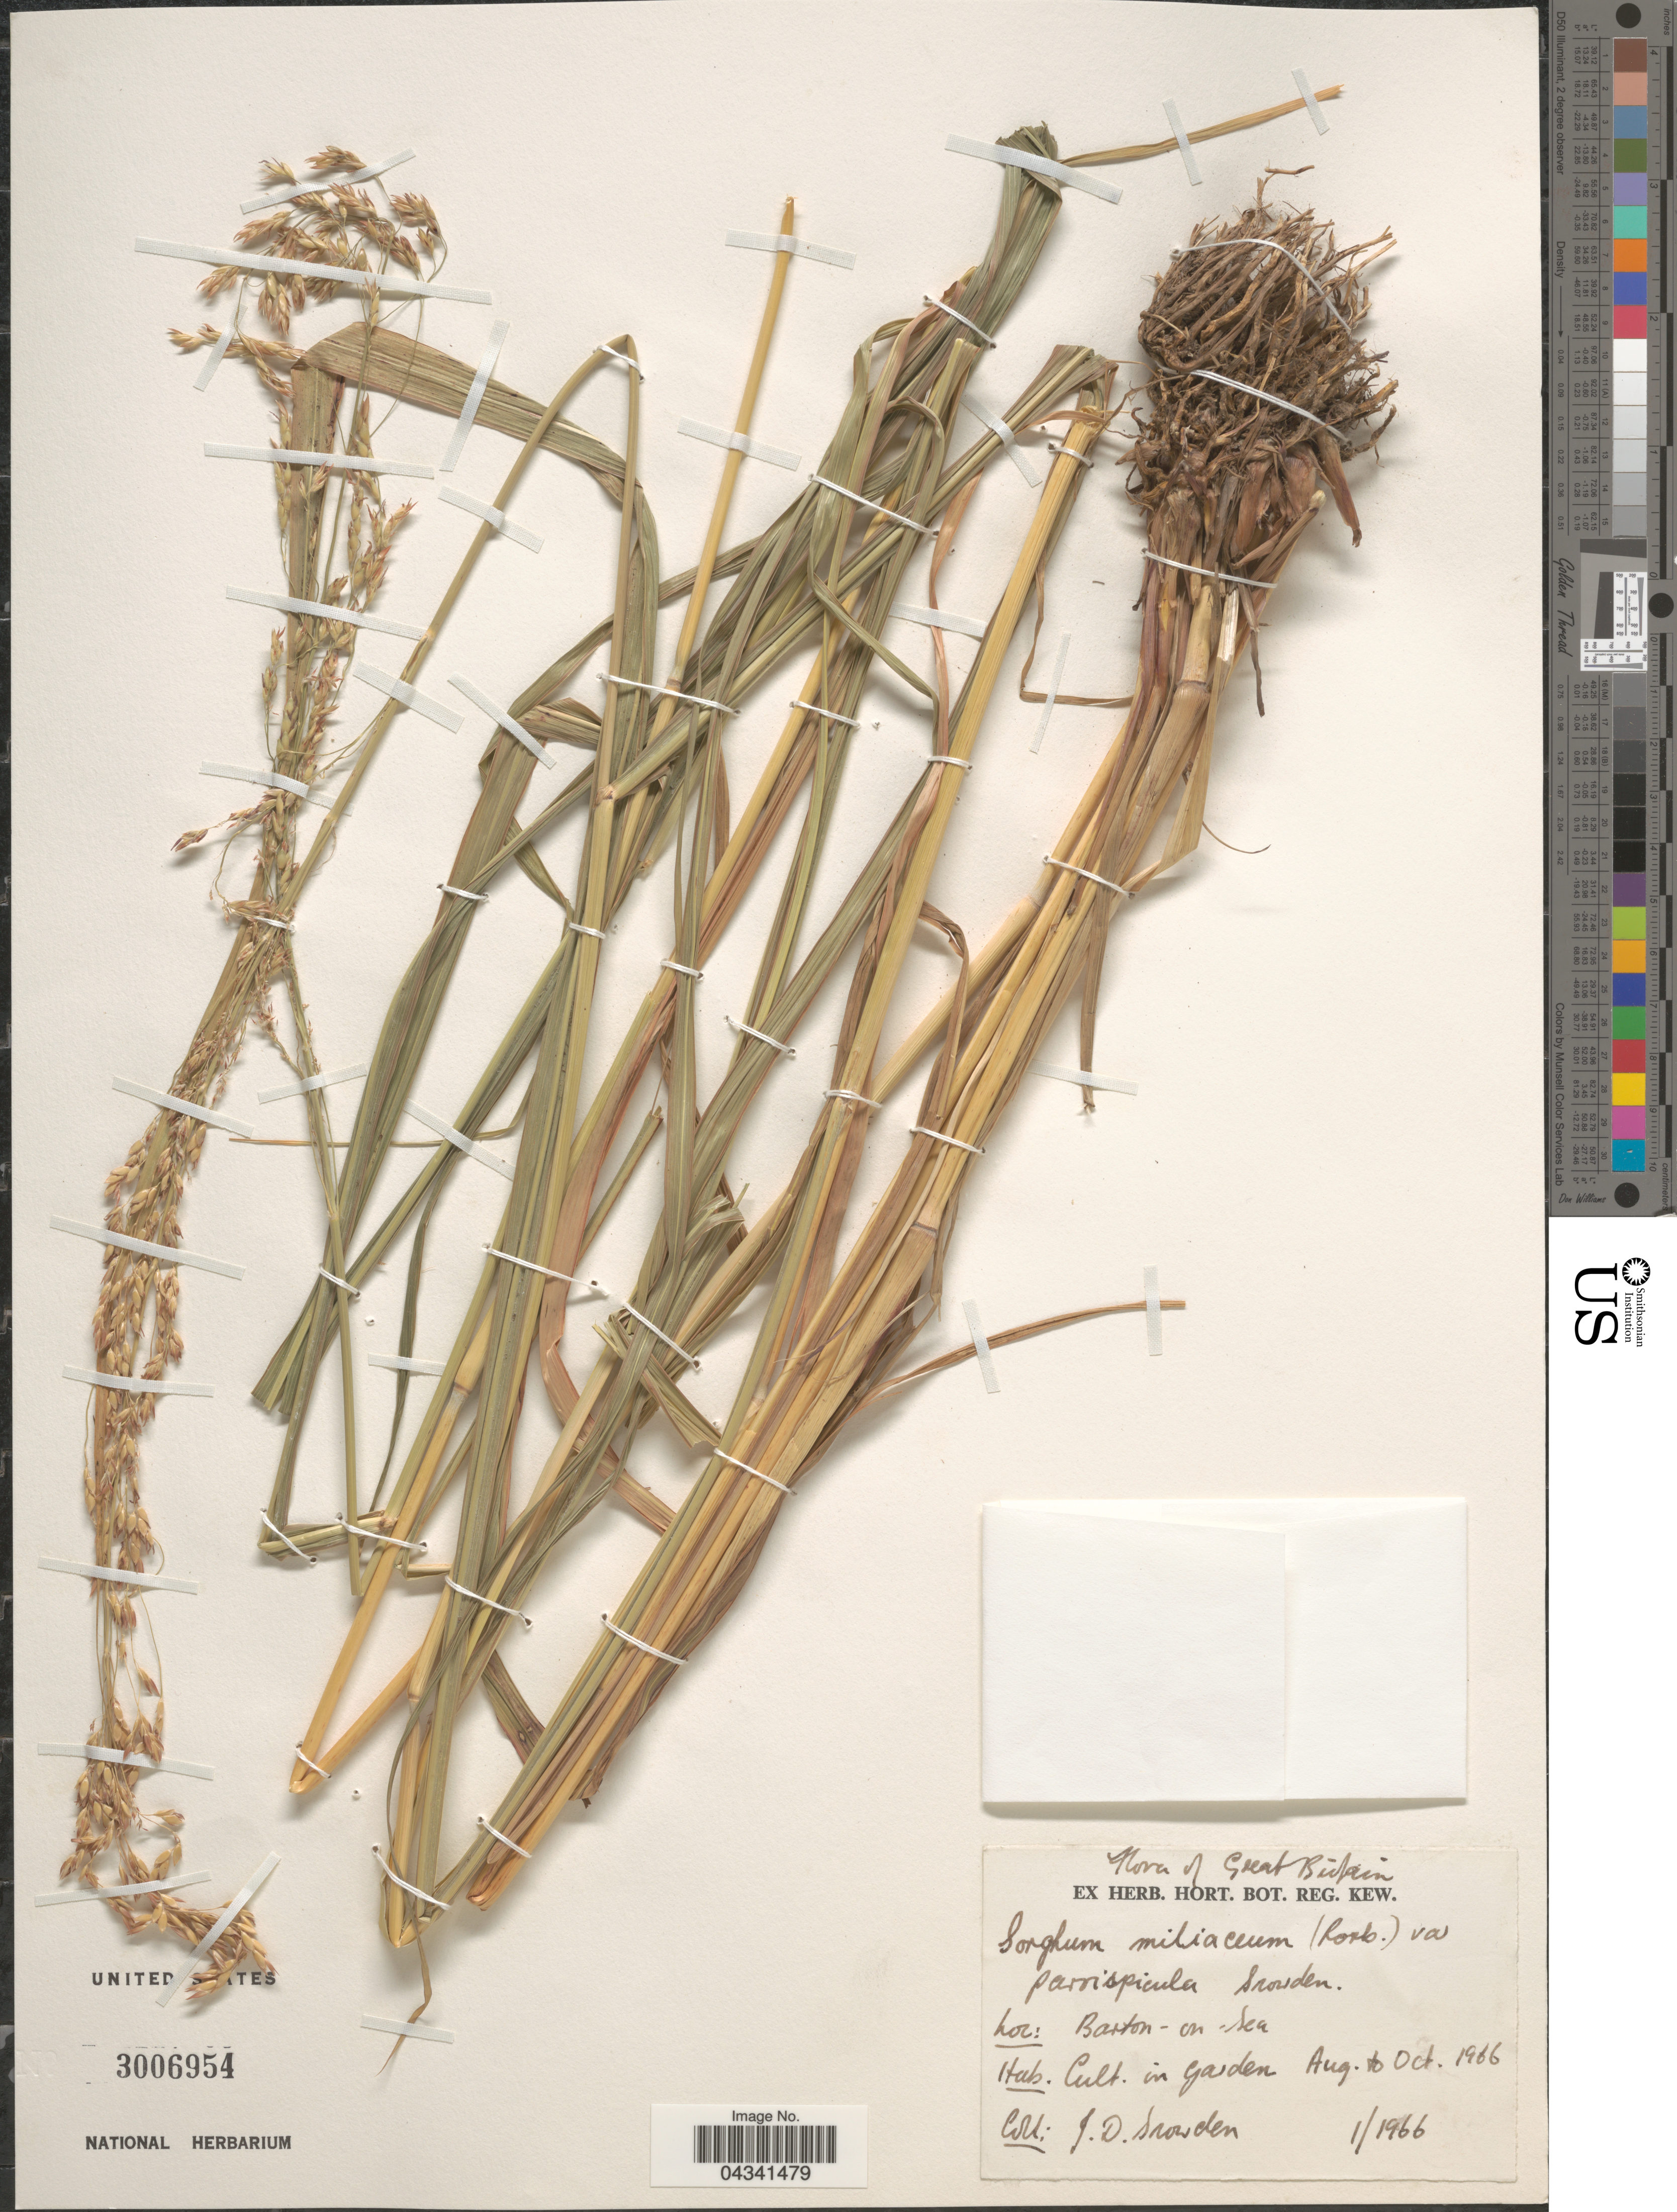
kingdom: Plantae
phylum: Tracheophyta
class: Liliopsida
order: Poales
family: Poaceae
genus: Sorghum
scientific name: Sorghum halepense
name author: (L.) Pers.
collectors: J. Snowden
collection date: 1966-01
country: United Kingdom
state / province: England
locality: Great Britain. Barton-on-Sea. Cult. in garden.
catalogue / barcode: US 3006954